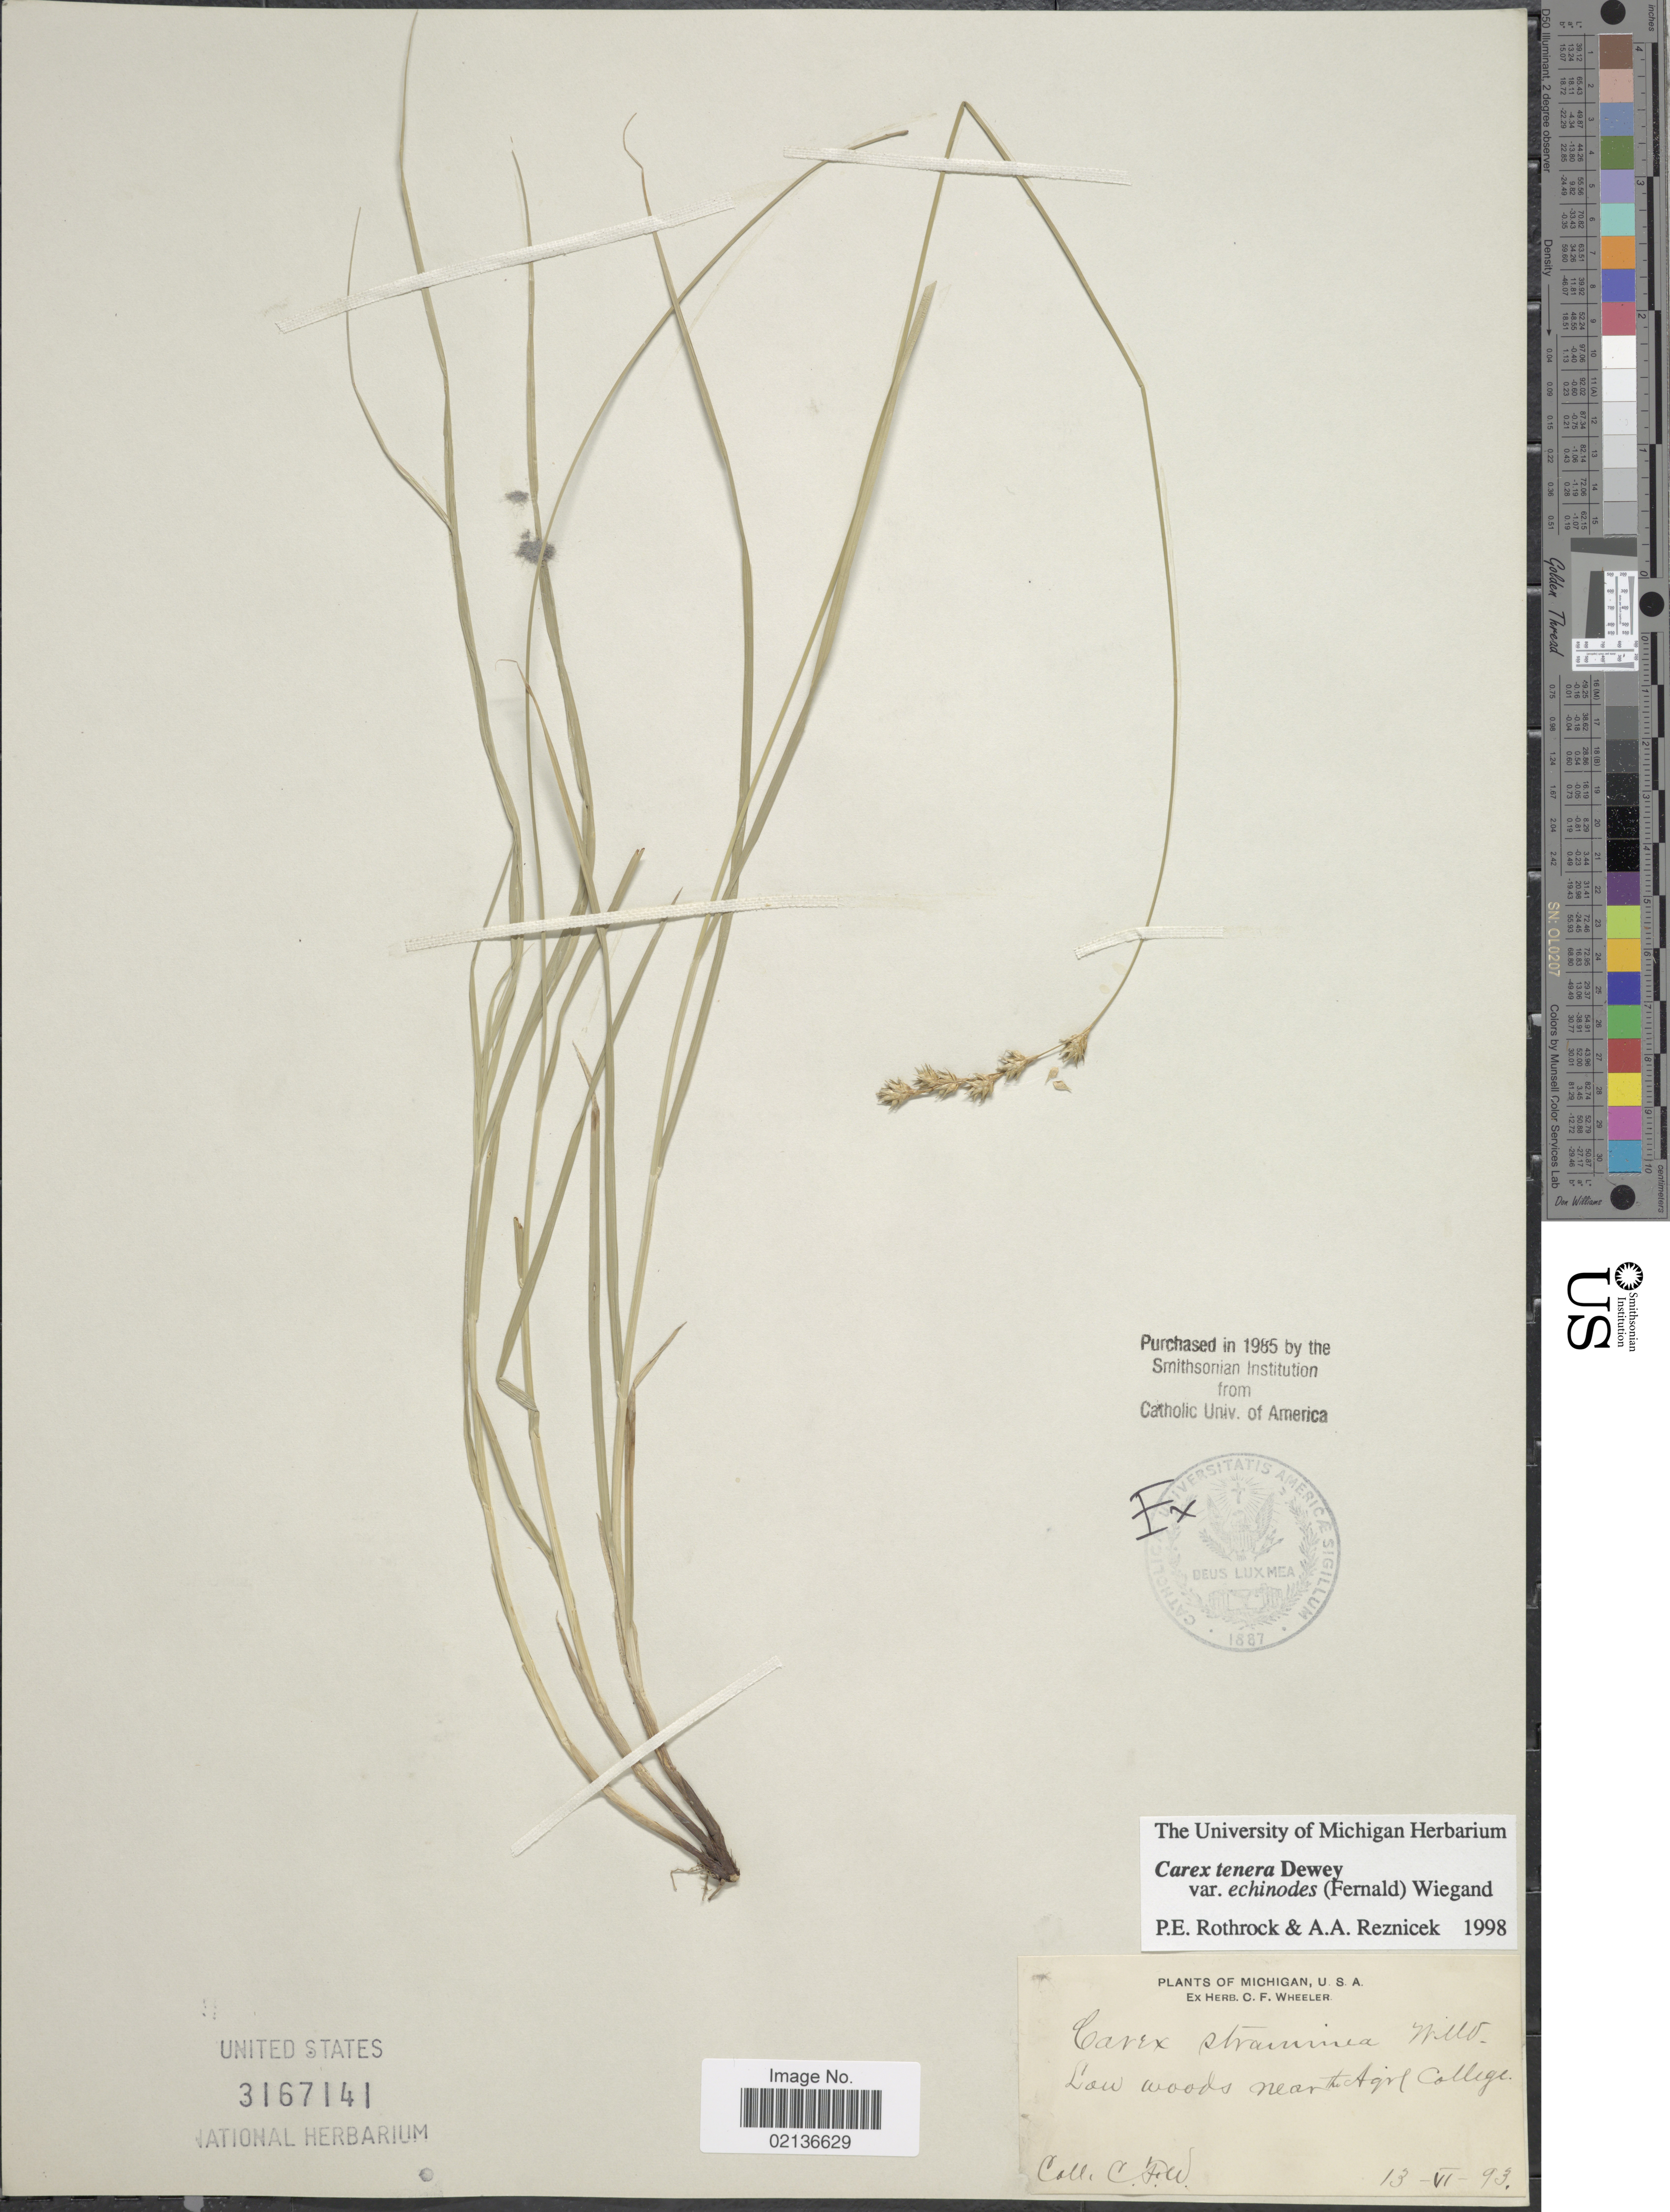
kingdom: Plantae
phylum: Tracheophyta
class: Liliopsida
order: Poales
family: Cyperaceae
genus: Carex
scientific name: Carex echinodes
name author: (Fernald) P. Rothr. et al.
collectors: C. Wheeler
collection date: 1893-06-13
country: United States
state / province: Michigan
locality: Low woods near the Agr'l College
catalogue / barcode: US 3167141